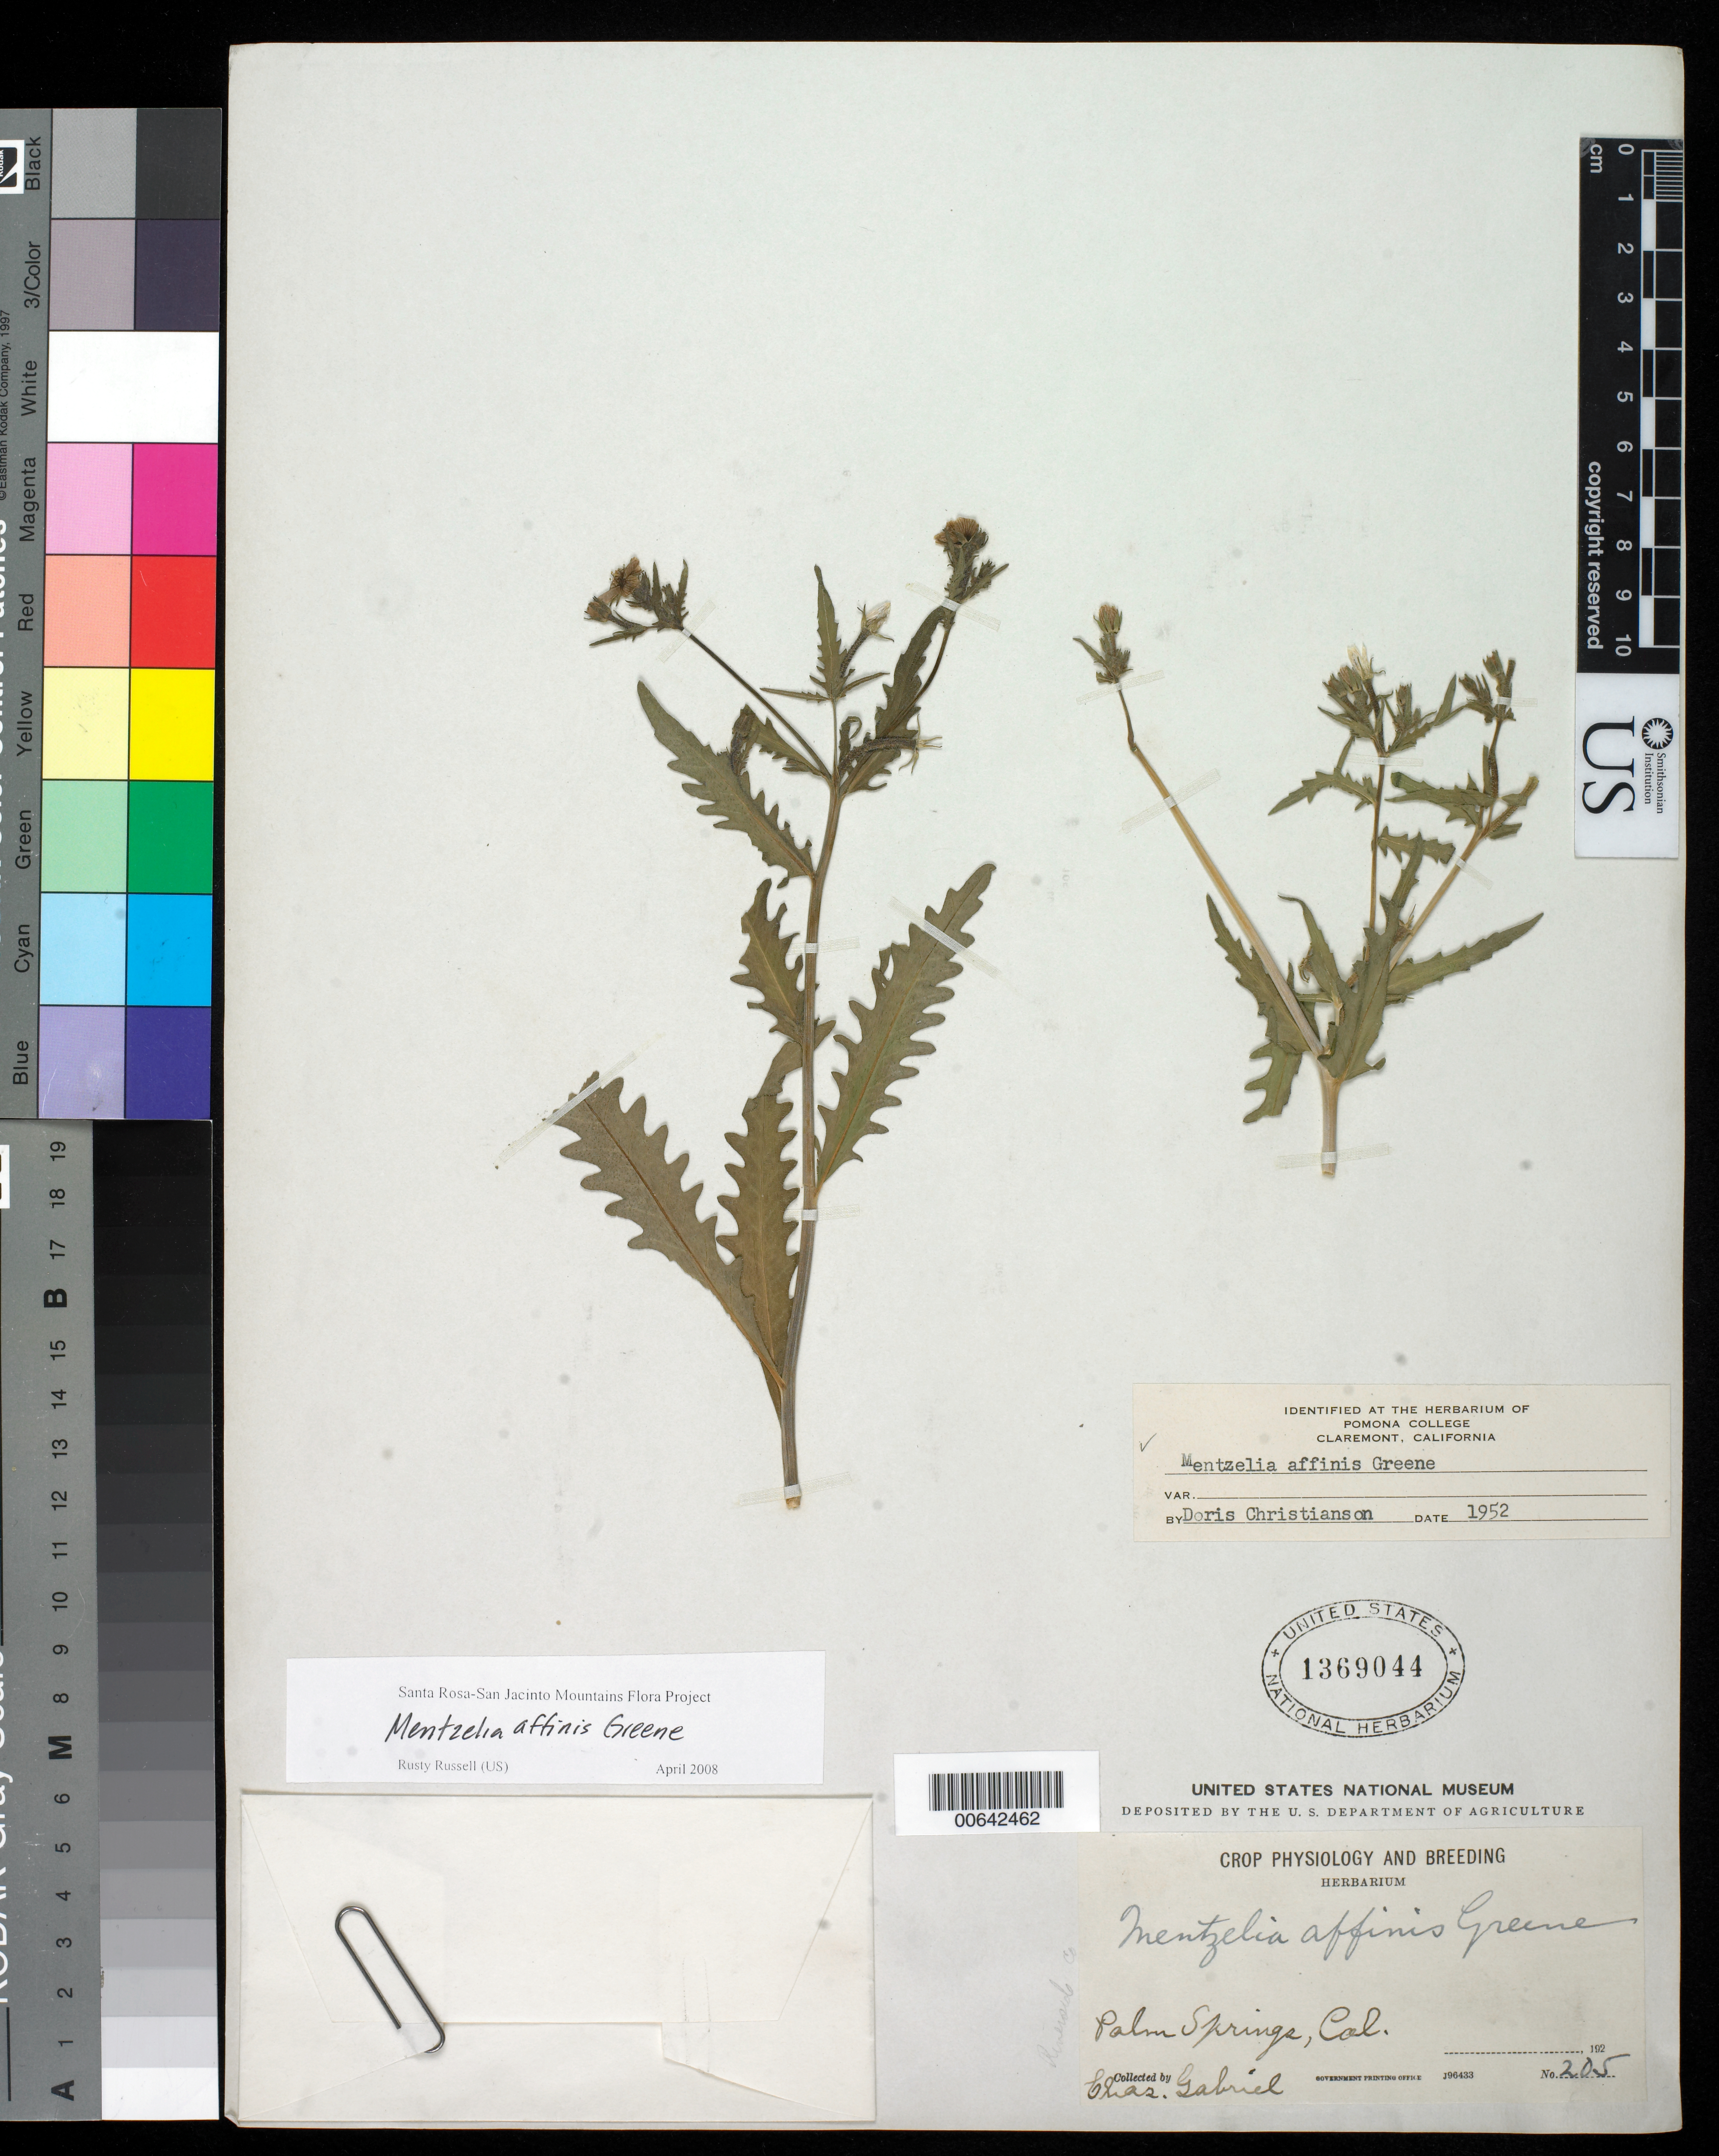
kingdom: Plantae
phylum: Tracheophyta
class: Magnoliopsida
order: Cornales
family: Loasaceae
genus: Mentzelia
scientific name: Mentzelia affinis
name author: Greene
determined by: Christianson, D., (POM), Pomona College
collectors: ex herb. G. B. Grant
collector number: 205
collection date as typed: Aug 1901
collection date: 1901-08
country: United States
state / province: California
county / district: Riverside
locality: Strawberry Valley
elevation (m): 1524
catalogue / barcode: US 1369044